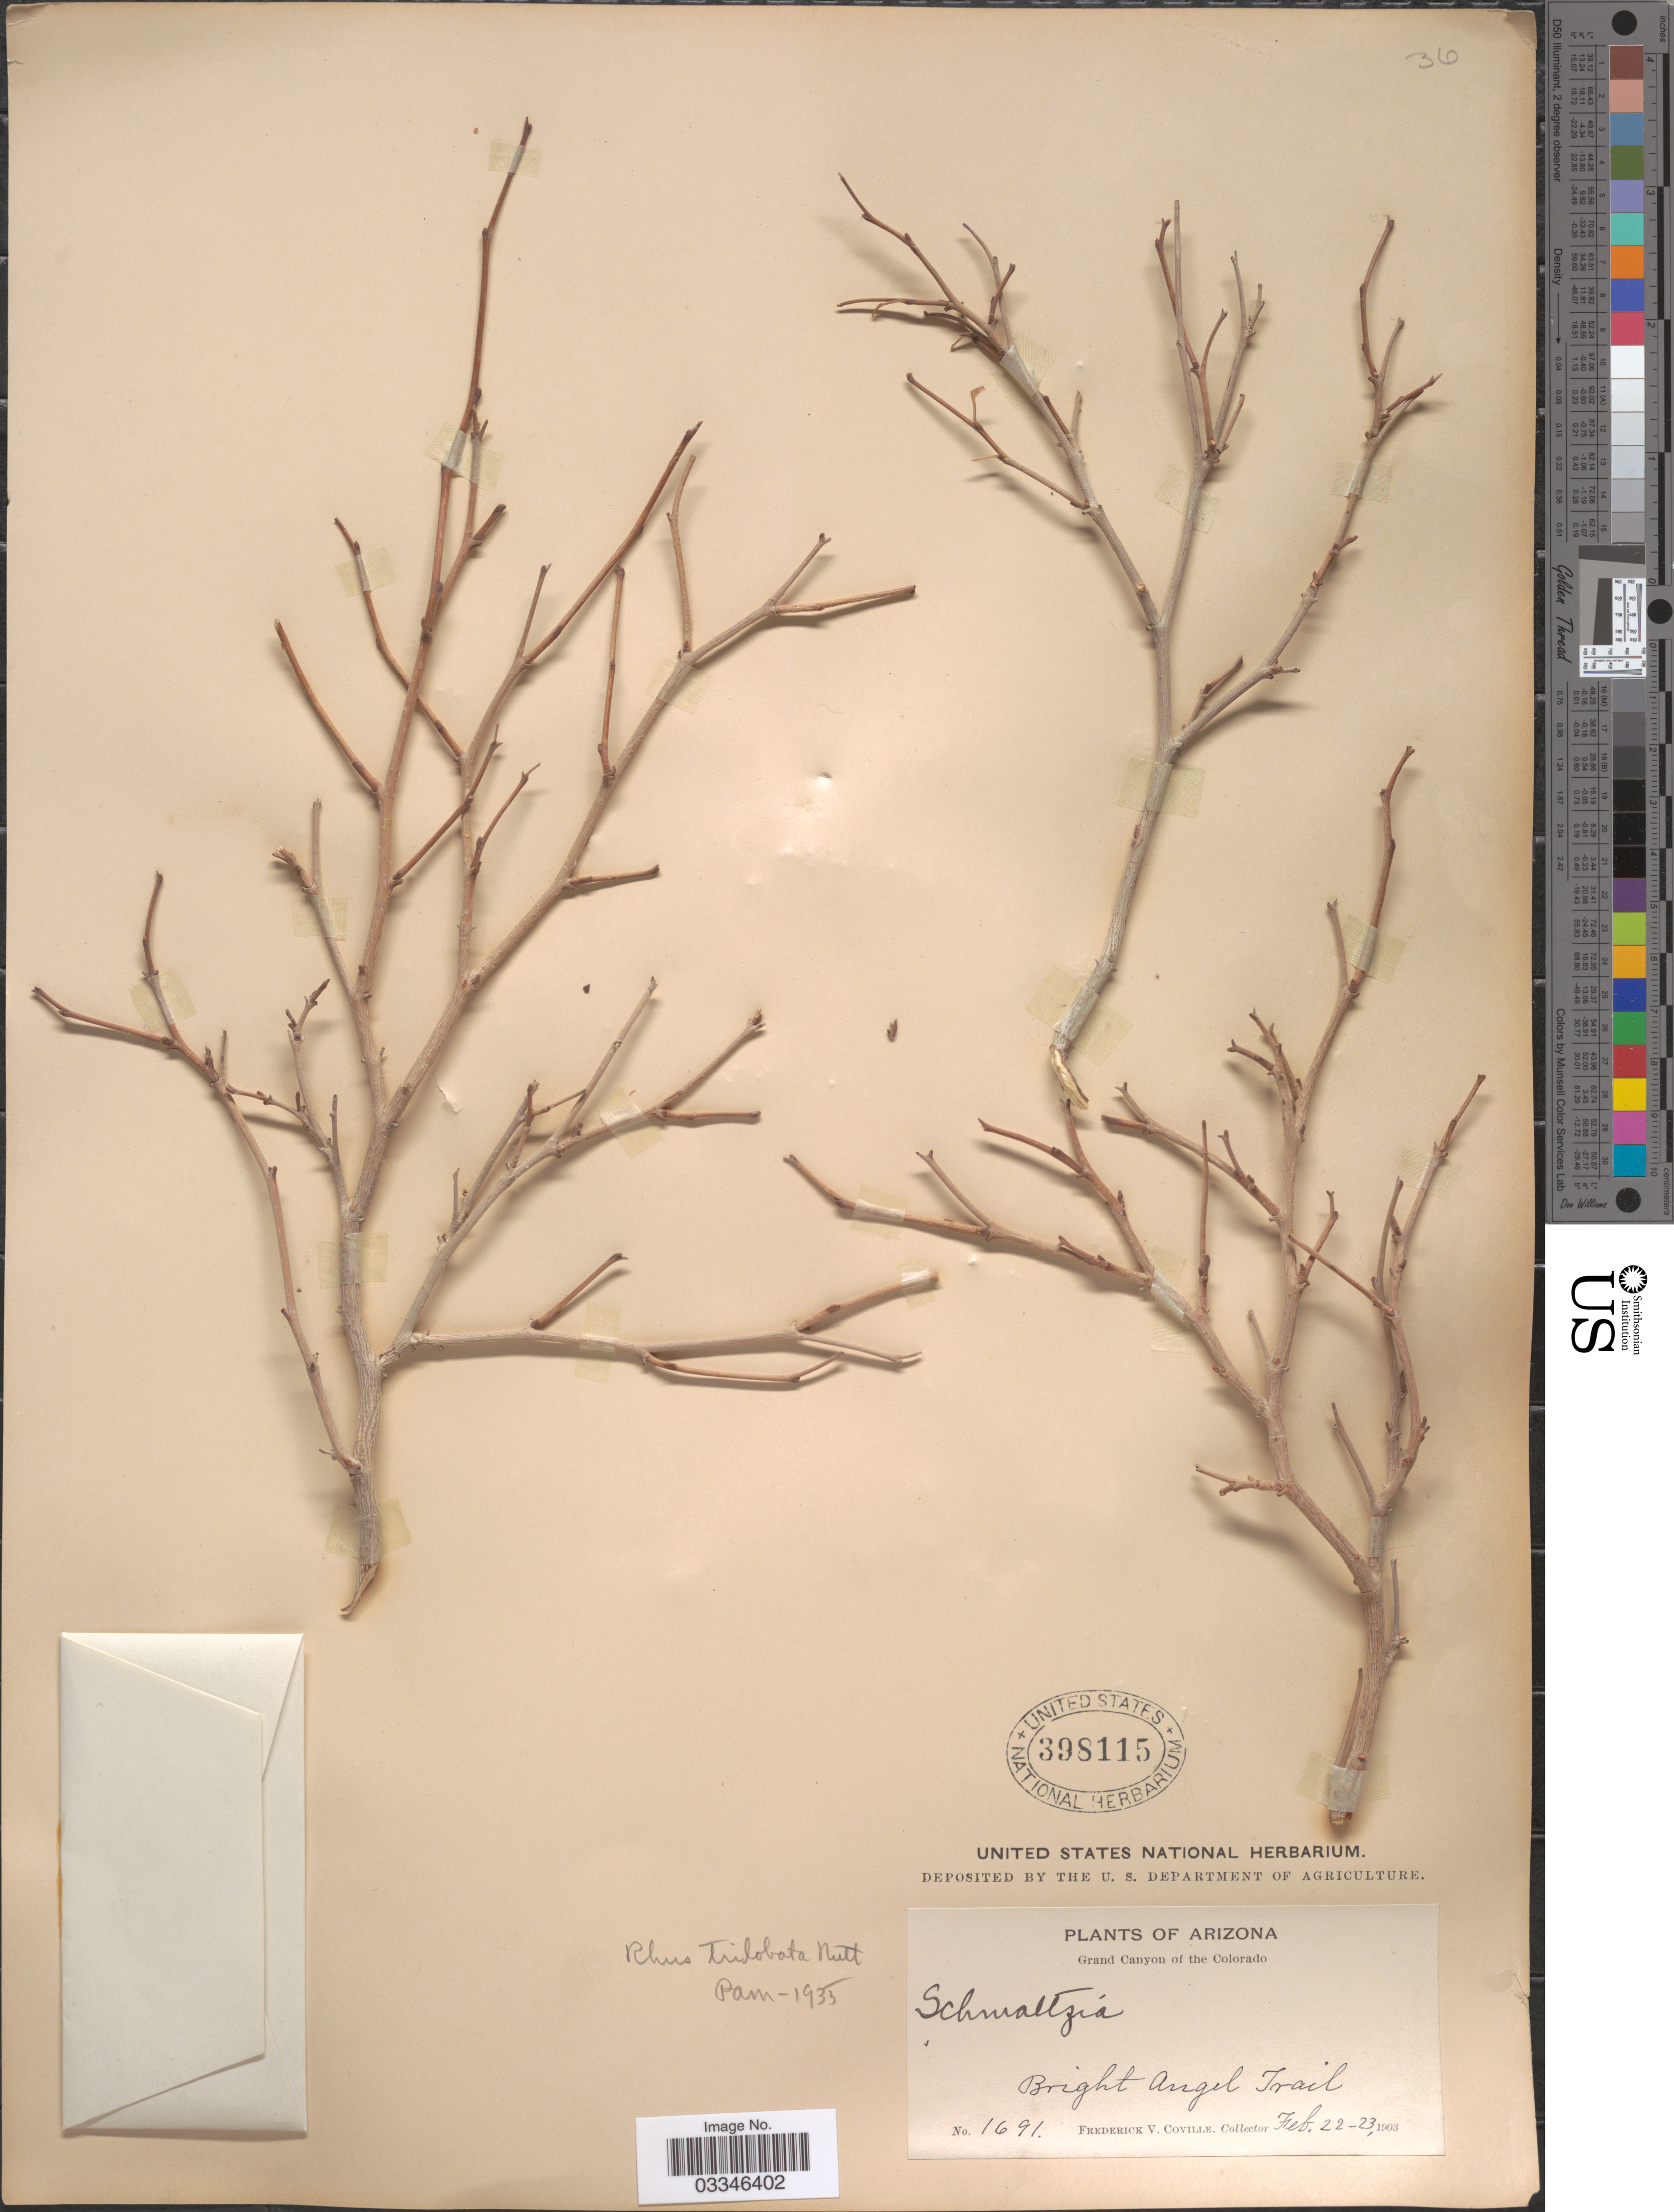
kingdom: Plantae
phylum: Tracheophyta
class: Magnoliopsida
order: Sapindales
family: Anacardiaceae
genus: Rhus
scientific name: Rhus trilobata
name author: Nutt.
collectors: F. V. Coville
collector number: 1691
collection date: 1903-02-22/1903-02-23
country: United States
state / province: Arizona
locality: Grand Canyon of the Colorado. Bright Angel Trail.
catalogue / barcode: US 398115